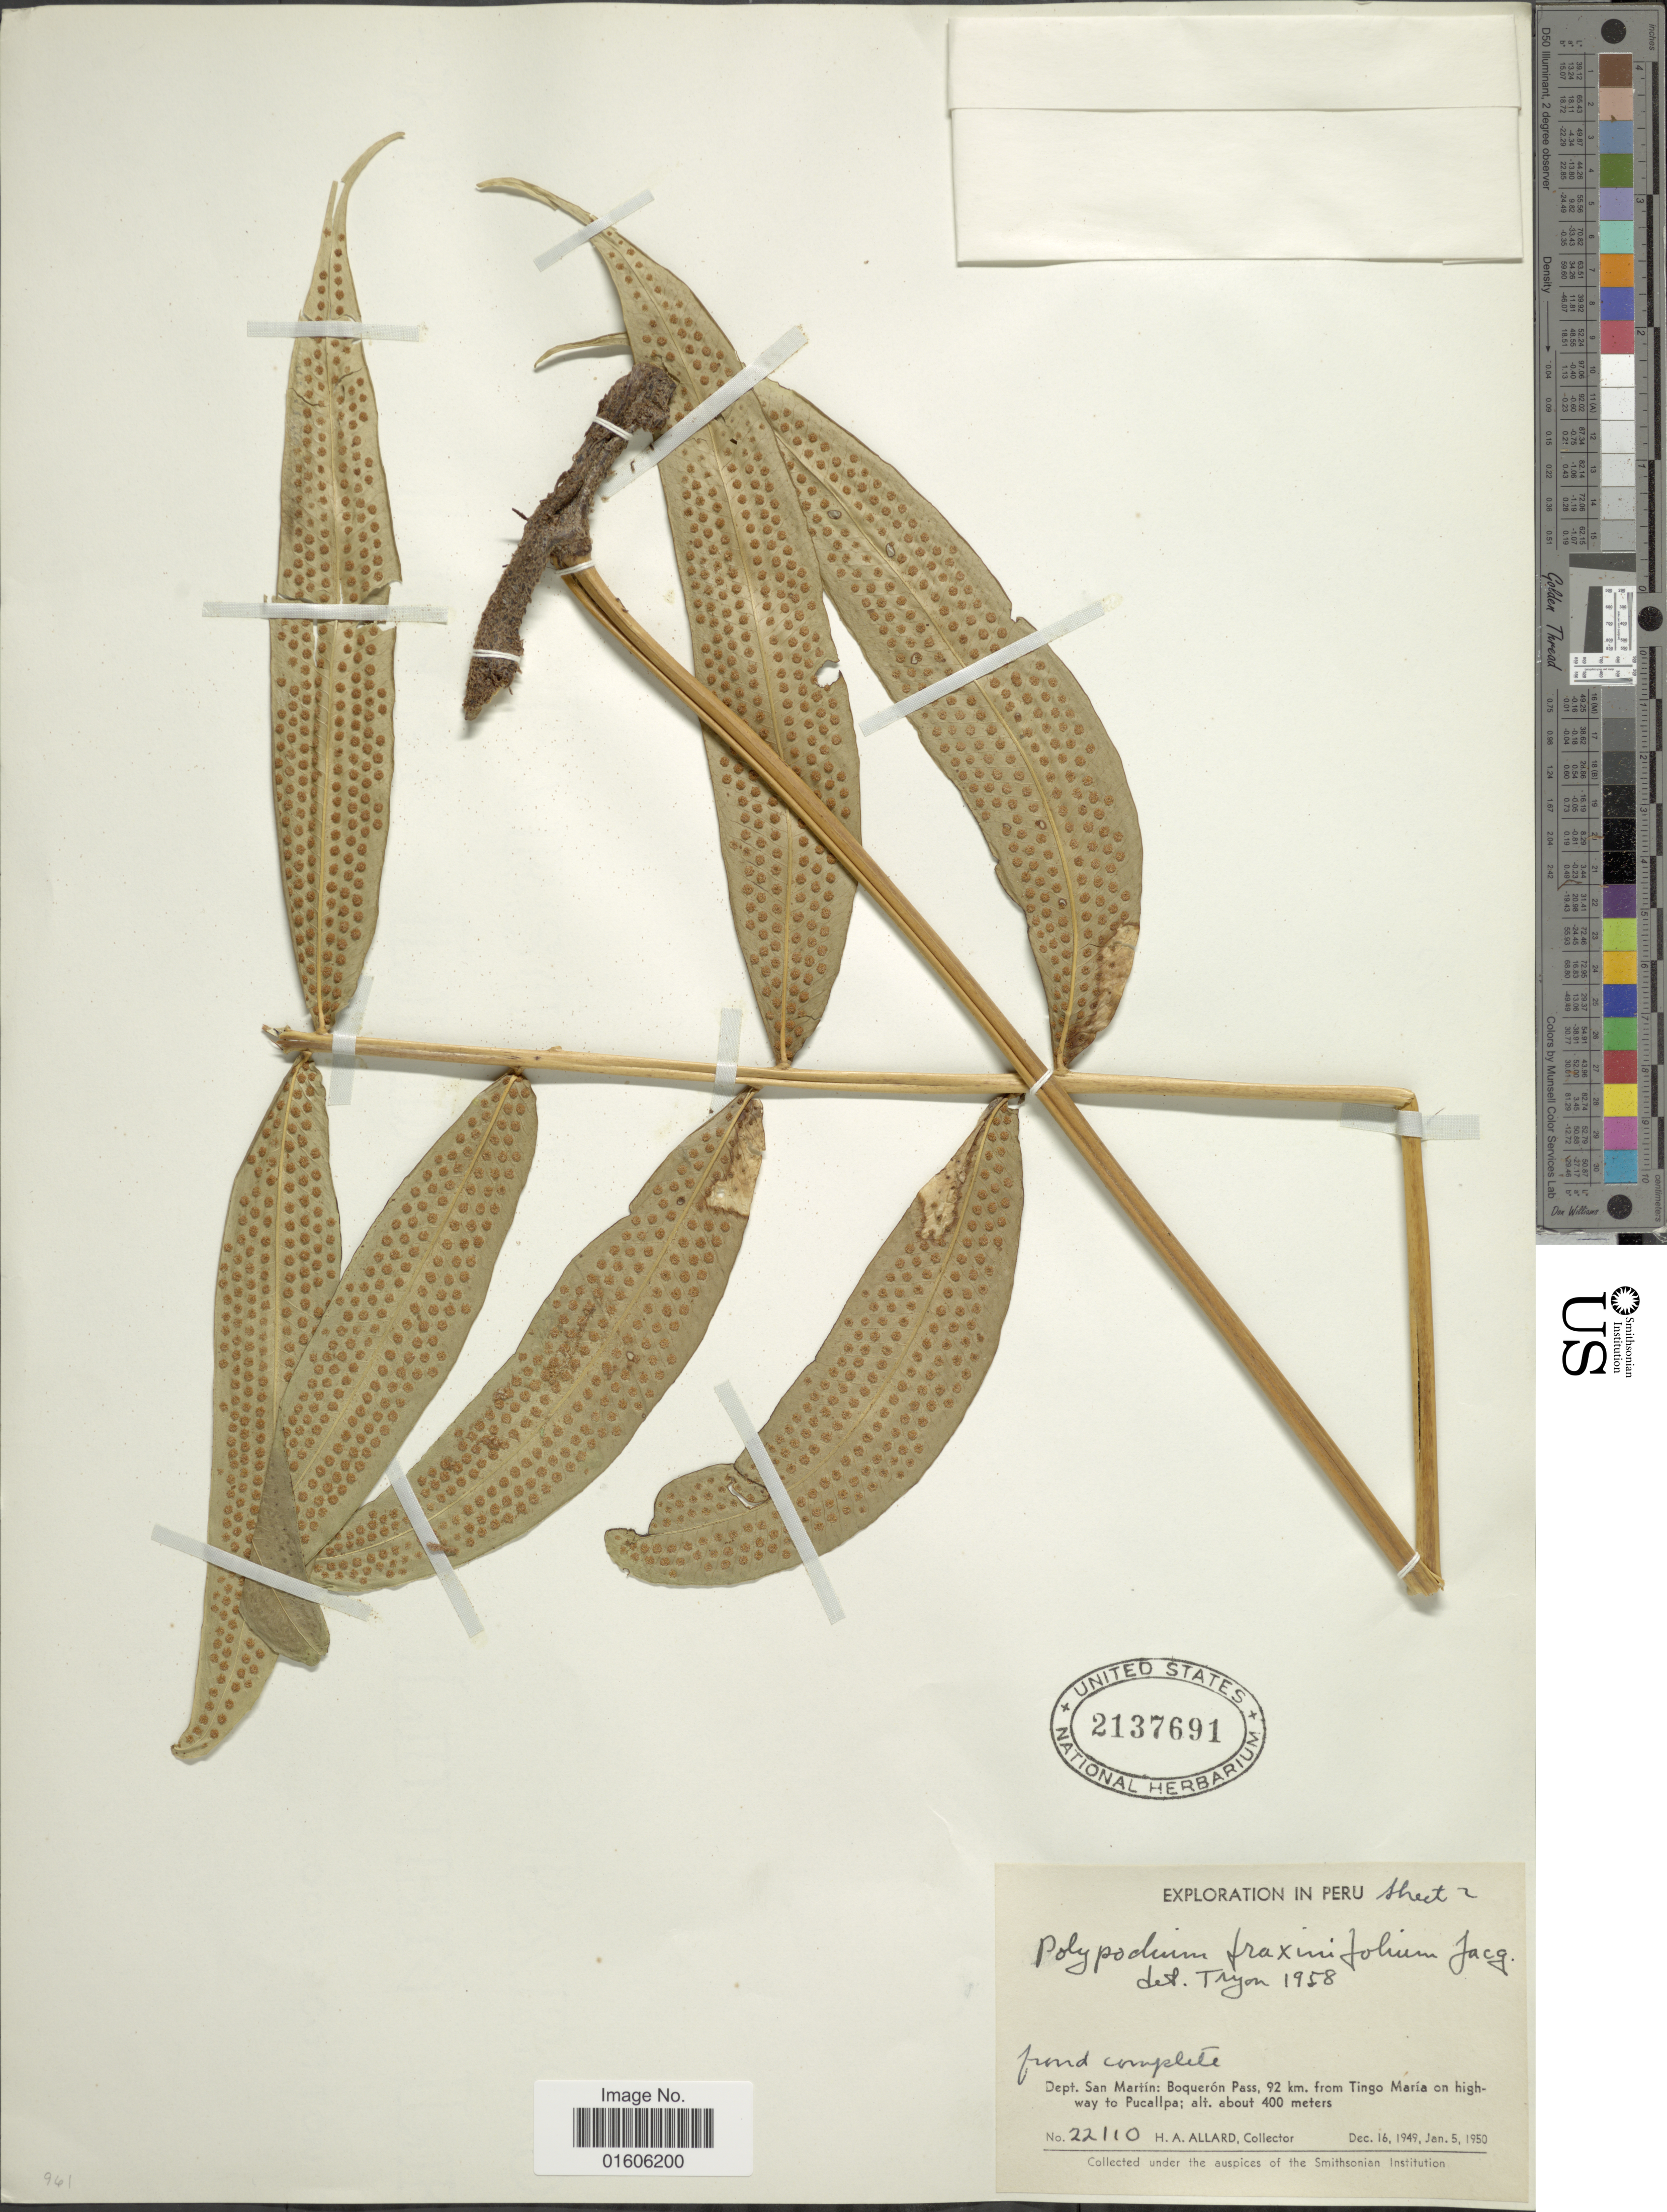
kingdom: Plantae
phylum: Tracheophyta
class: Polypodiopsida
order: Polypodiales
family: Polypodiaceae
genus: Serpocaulon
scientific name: Serpocaulon fraxinifolium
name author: (Jacq.) A.R. Sm.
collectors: H. A. Allard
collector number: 22110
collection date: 1949-12-16/1950-01-05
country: Peru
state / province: San Martín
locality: Dept. San Martín: Boquerón Pass, 92 km. from Tingo María on highway to Pucallpa.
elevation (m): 400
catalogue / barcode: US 2137691